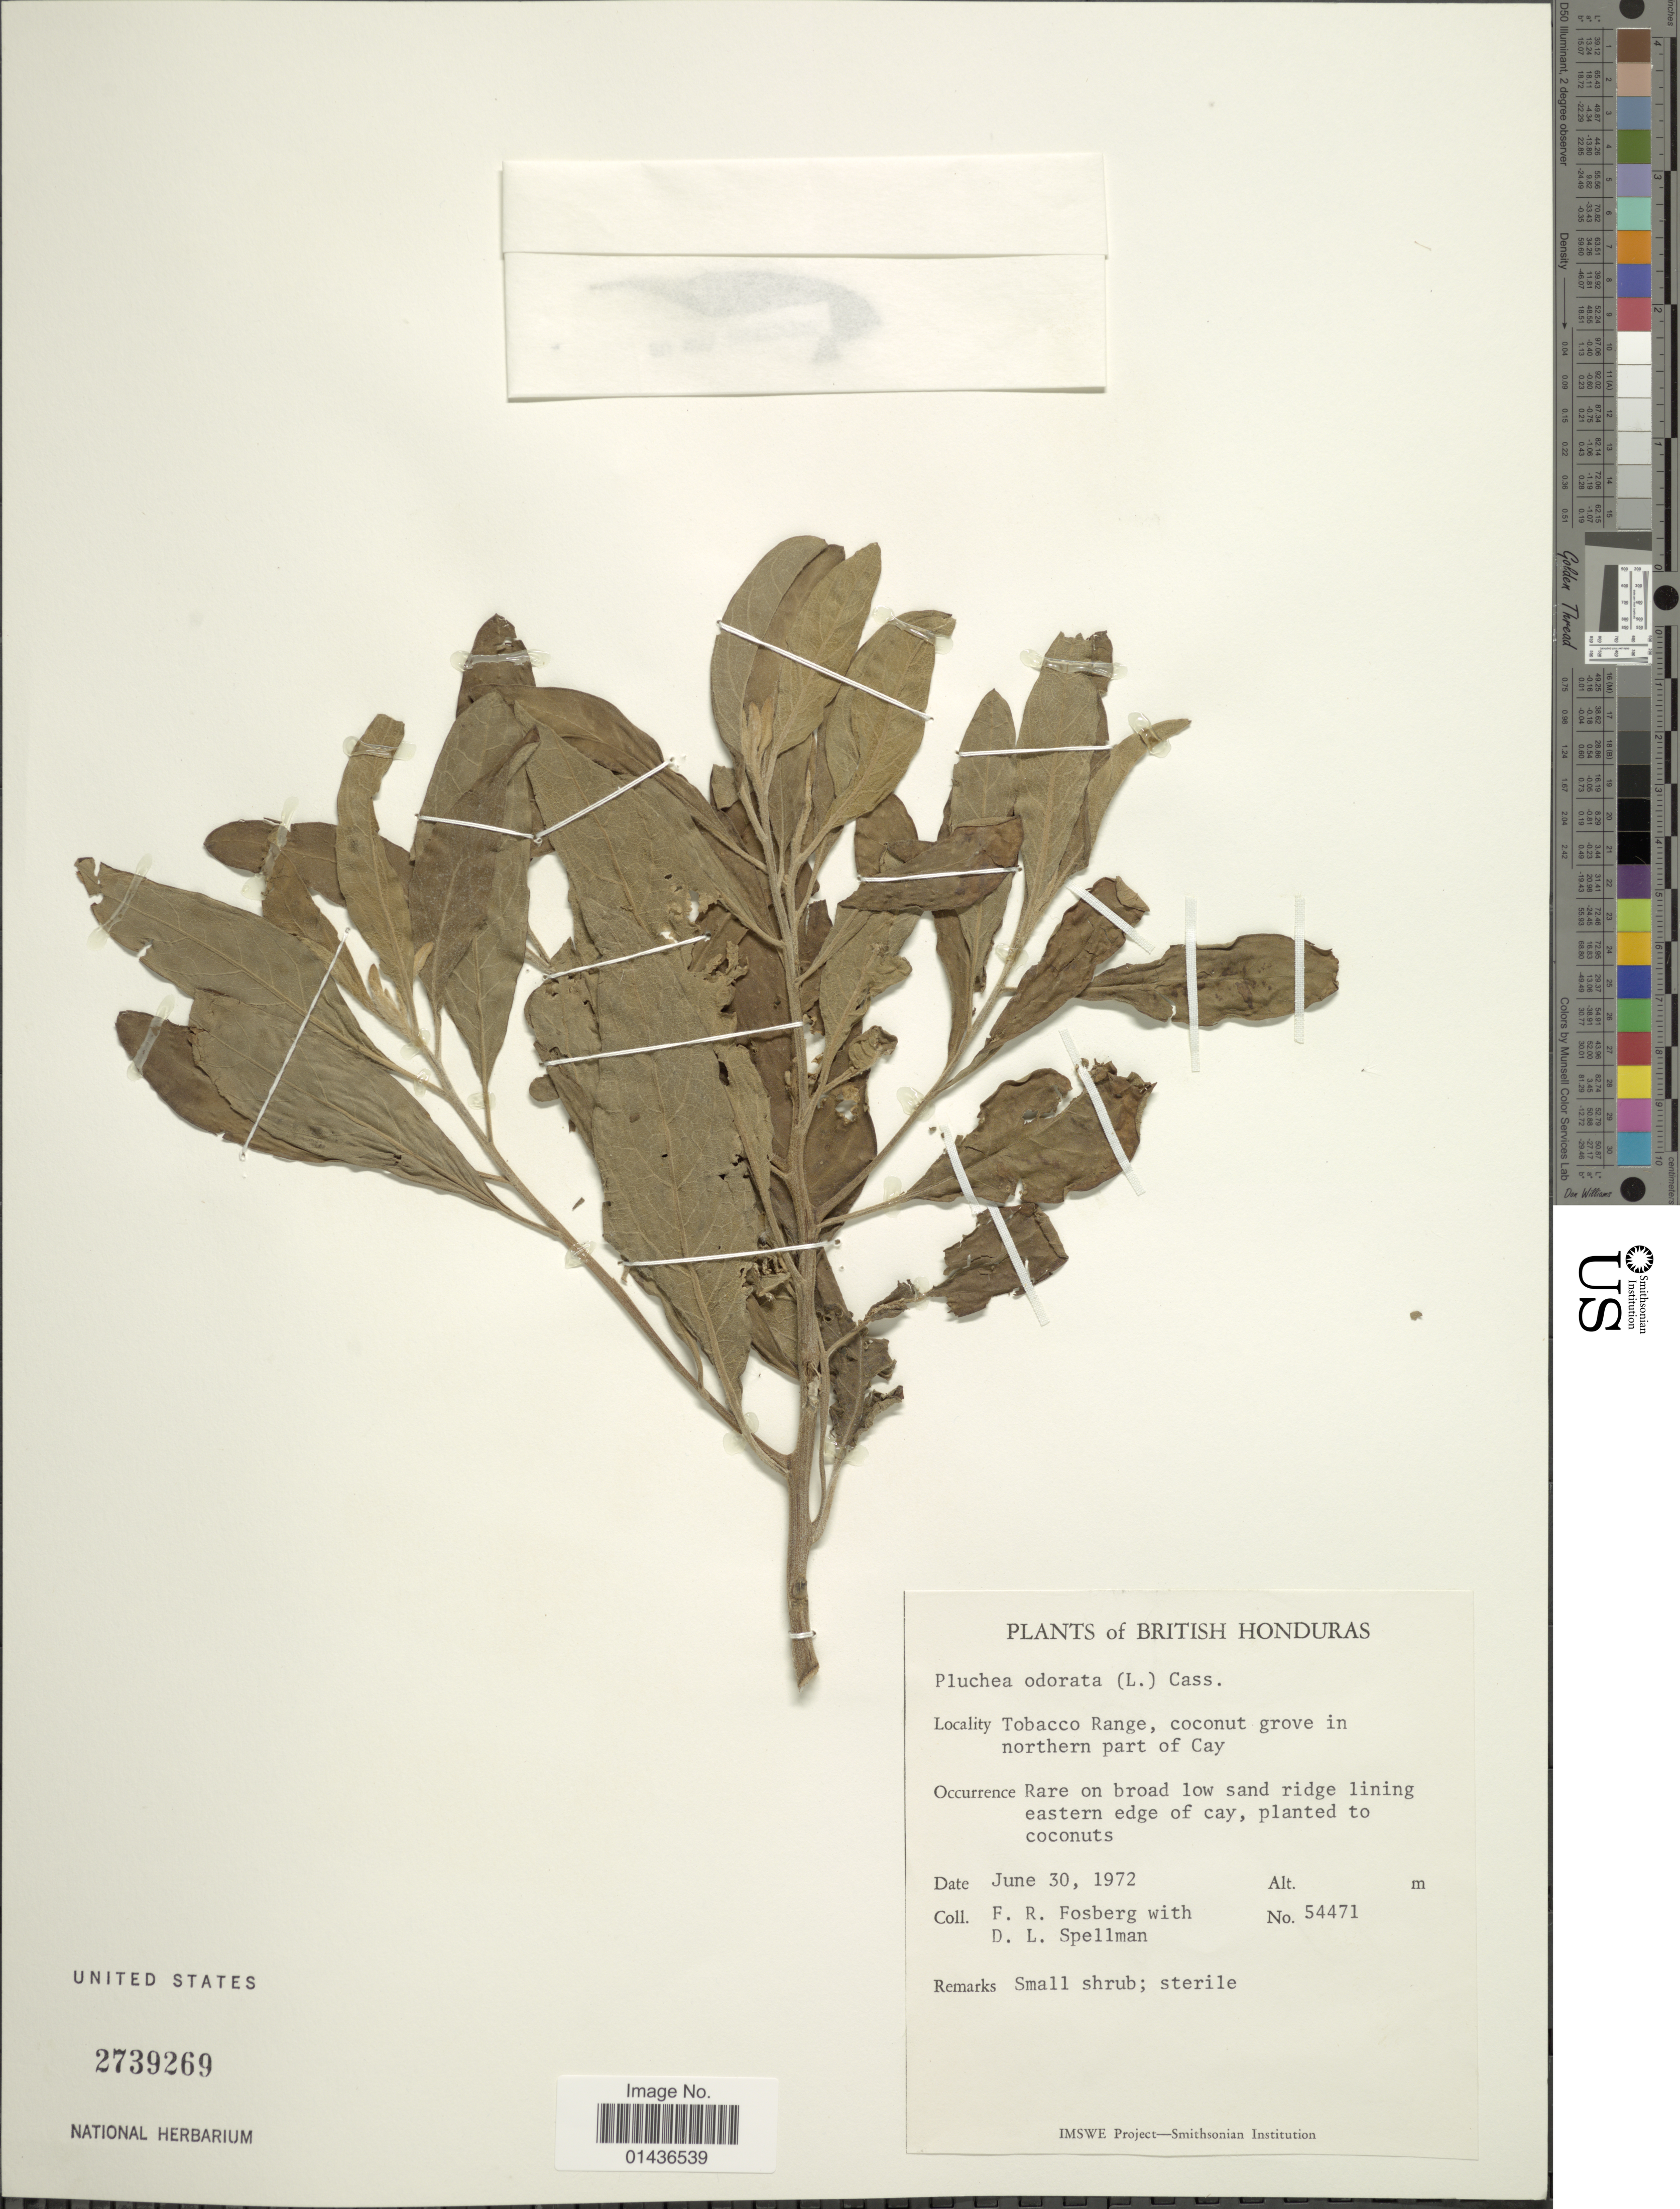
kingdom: Plantae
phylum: Tracheophyta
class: Magnoliopsida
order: Asterales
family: Asteraceae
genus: Pluchea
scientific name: Pluchea carolinensis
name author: (Jacq.) D. Don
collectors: F. R. Fosberg & D. L. Spellman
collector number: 54471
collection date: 1972-06-30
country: Belize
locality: British Honduras, Tobacco Range, coconut grove in northern part of Cay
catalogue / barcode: US 2739269